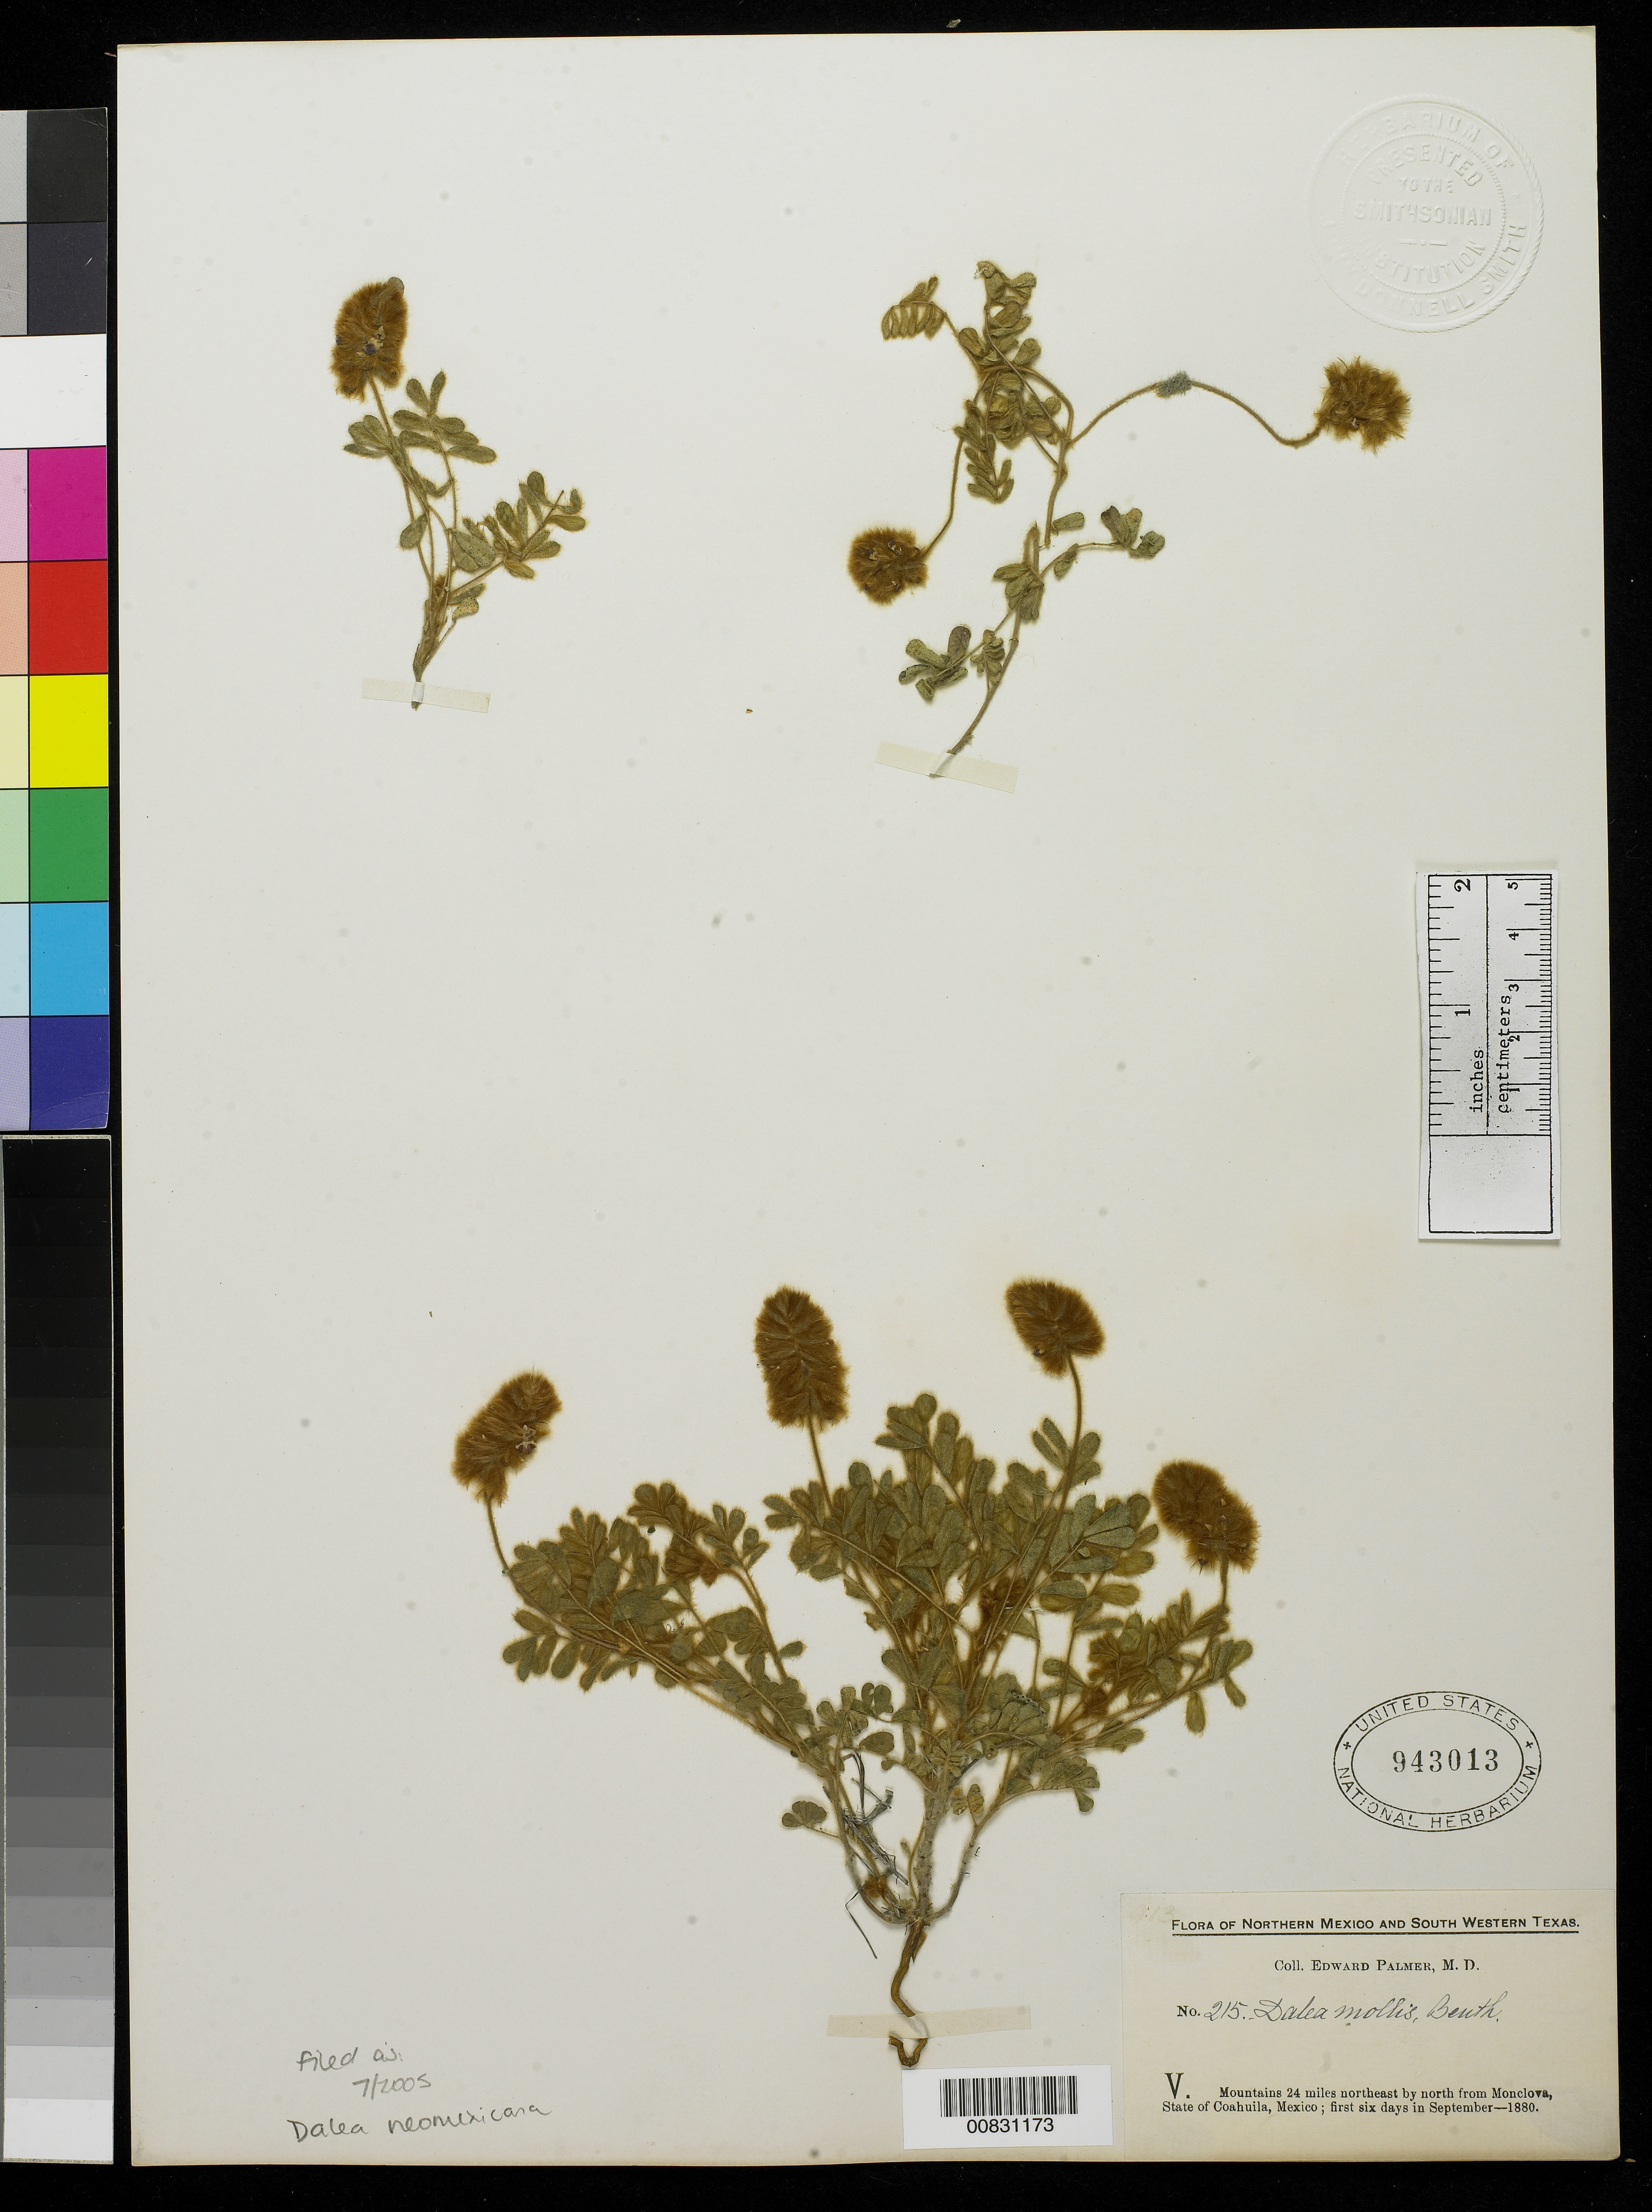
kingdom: Plantae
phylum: Tracheophyta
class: Magnoliopsida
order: Fabales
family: Fabaceae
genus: Dalea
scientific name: Dalea neomexicana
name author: (A. Gray) Cory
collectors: E. Palmer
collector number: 215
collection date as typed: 01 Sep 1880 to 06 Sep 1880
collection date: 1880-09-01/1880-09-06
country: Mexico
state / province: Coahuila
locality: V. Mountains 24 miles northeast by north from Monclova, Coahuila.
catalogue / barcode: US 943013